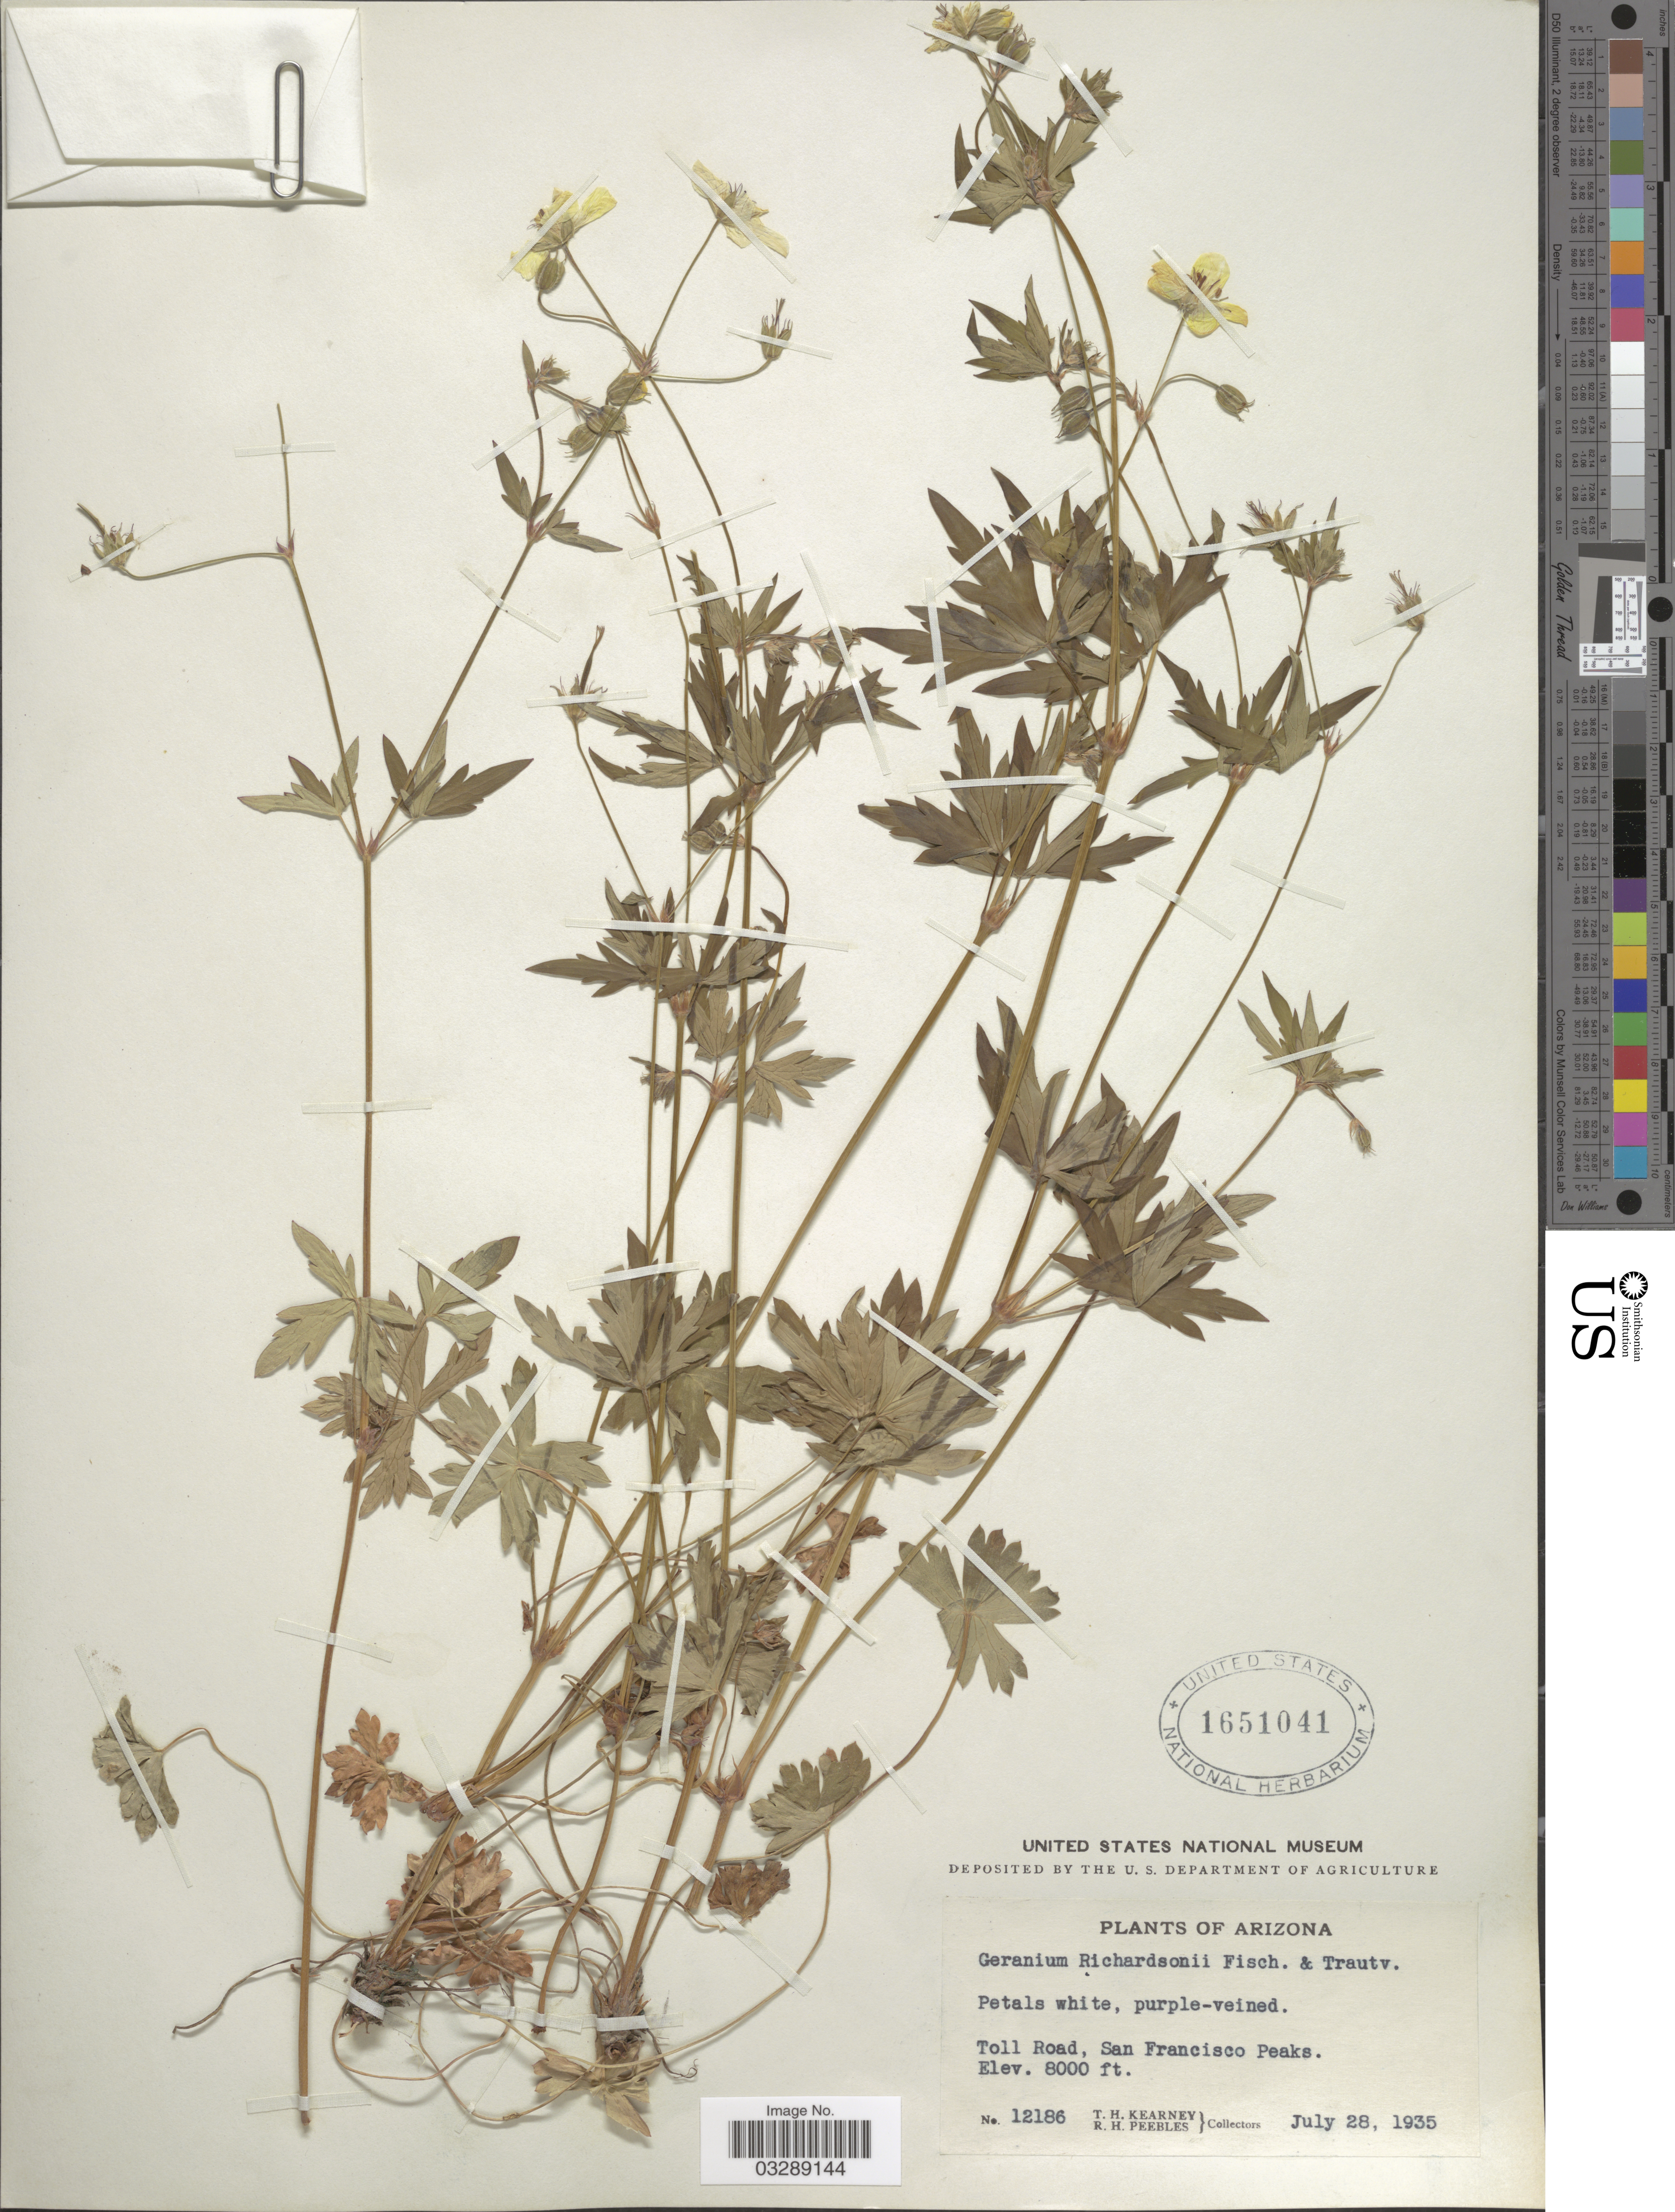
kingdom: Plantae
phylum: Tracheophyta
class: Magnoliopsida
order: Geraniales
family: Geraniaceae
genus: Geranium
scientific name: Geranium richardsonii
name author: Fisch. & Trautv.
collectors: T. H. Kearney & R. H. Peebles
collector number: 12186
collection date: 1935-07-28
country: United States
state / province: Arizona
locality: Toll Road, San Francisco Peaks.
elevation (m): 2438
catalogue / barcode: US 1651041